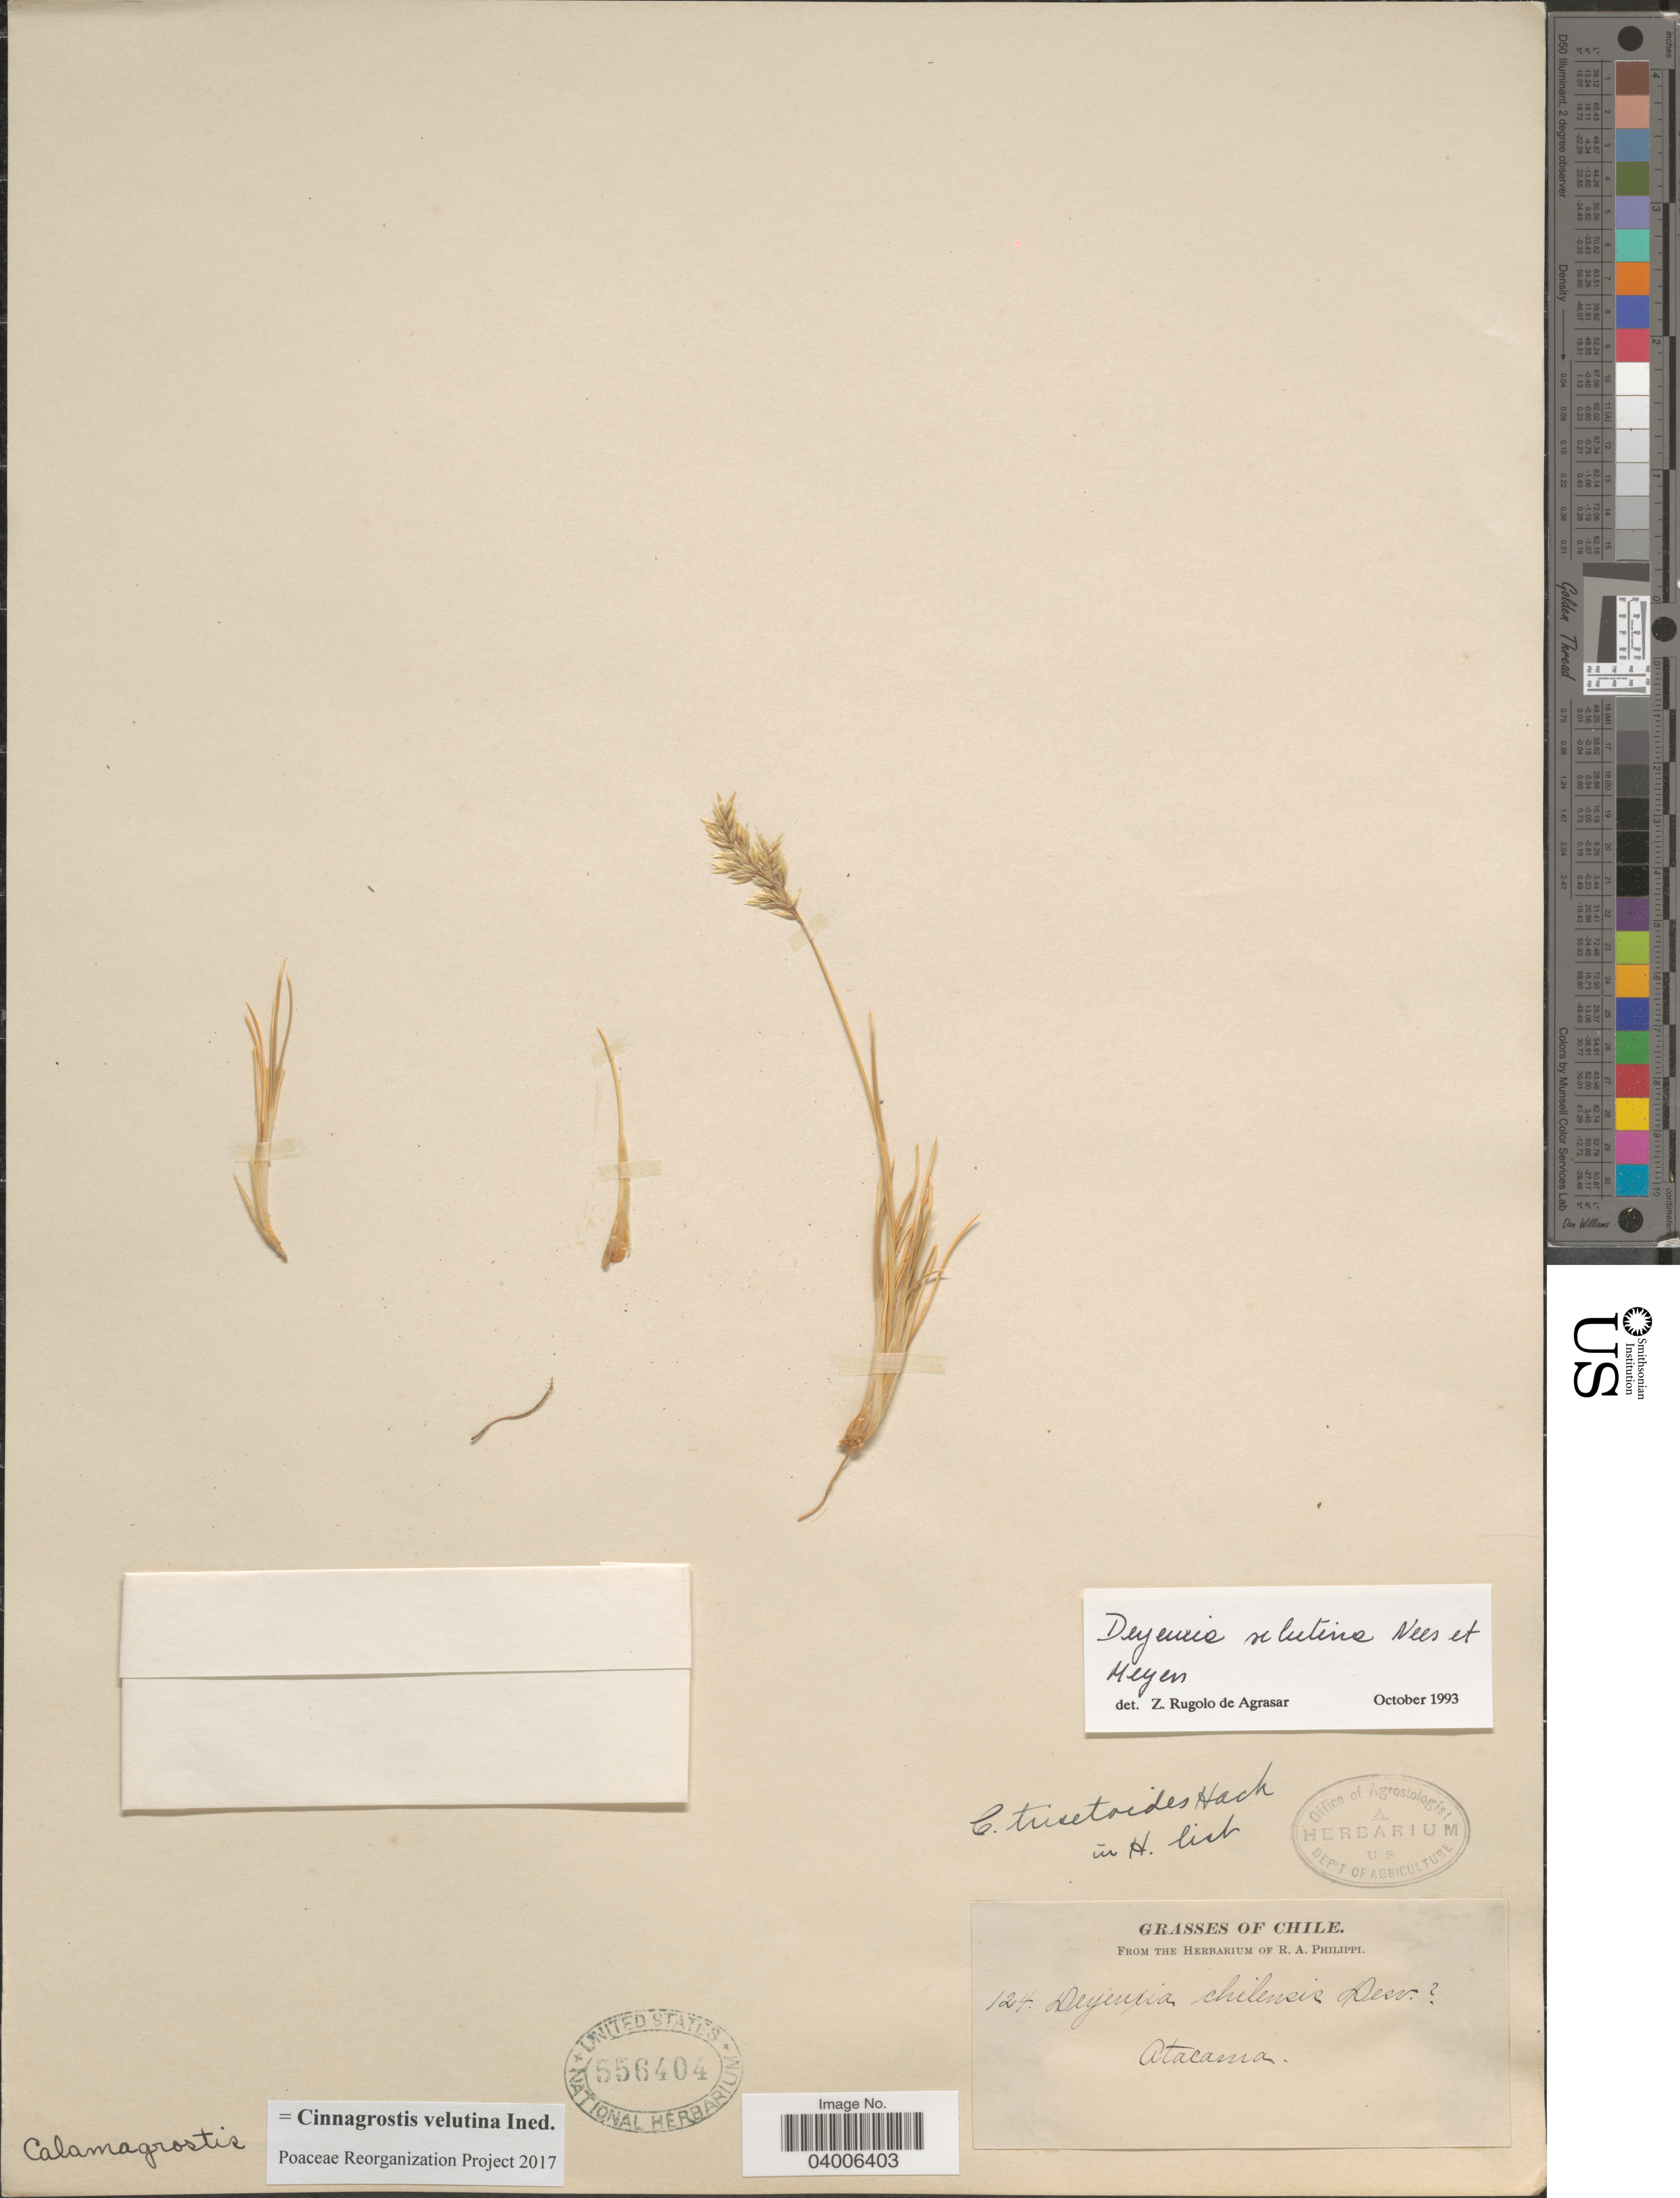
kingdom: Plantae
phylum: Tracheophyta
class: Liliopsida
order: Poales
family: Poaceae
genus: Cinnagrostis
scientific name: Cinnagrostis velutina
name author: (Nees & Meyen) P.M. Peterson et al.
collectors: ex. herb. R.A. Philippi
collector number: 124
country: Chile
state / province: Atacama (III)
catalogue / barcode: US 556404